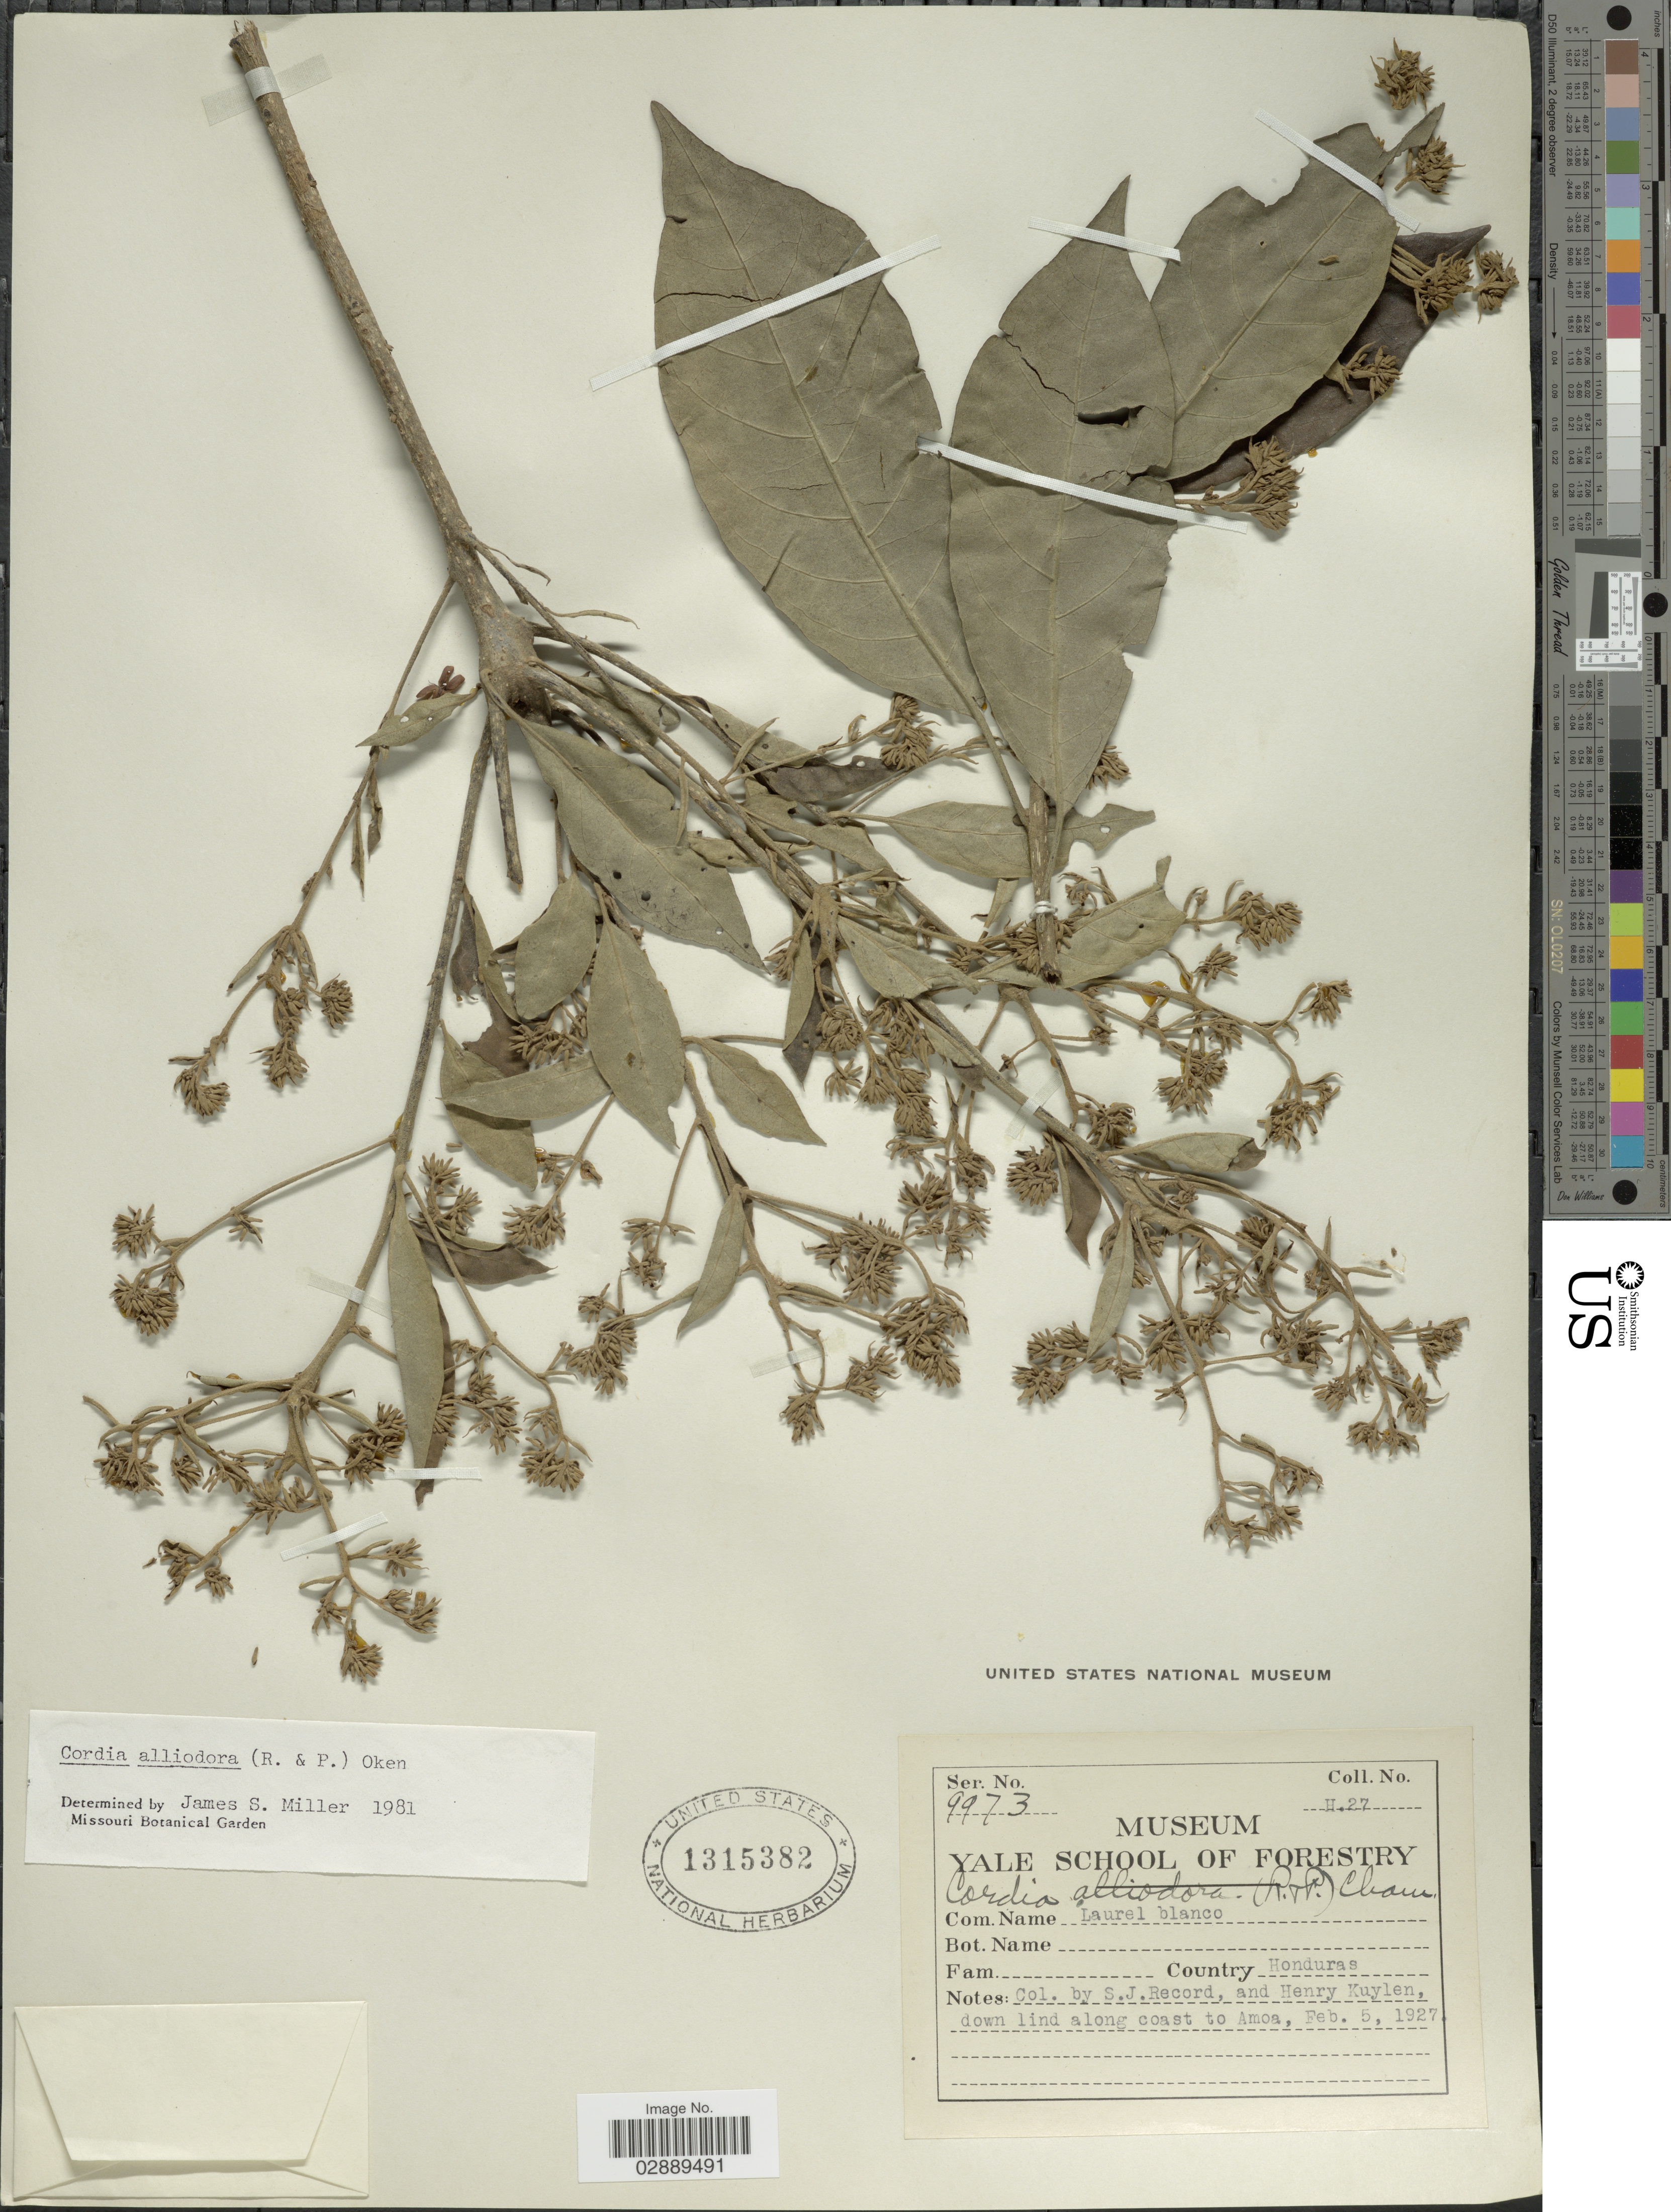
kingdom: Plantae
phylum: Tracheophyta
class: Magnoliopsida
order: Boraginales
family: Cordiaceae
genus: Cordia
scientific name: Cordia alliodora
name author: (Ruiz & Pav.) Oken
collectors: S. J. Record & H. Kuylen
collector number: H.27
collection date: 1927-02-05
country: Honduras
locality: Down lind along coast to Amoa.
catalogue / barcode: US 1315382